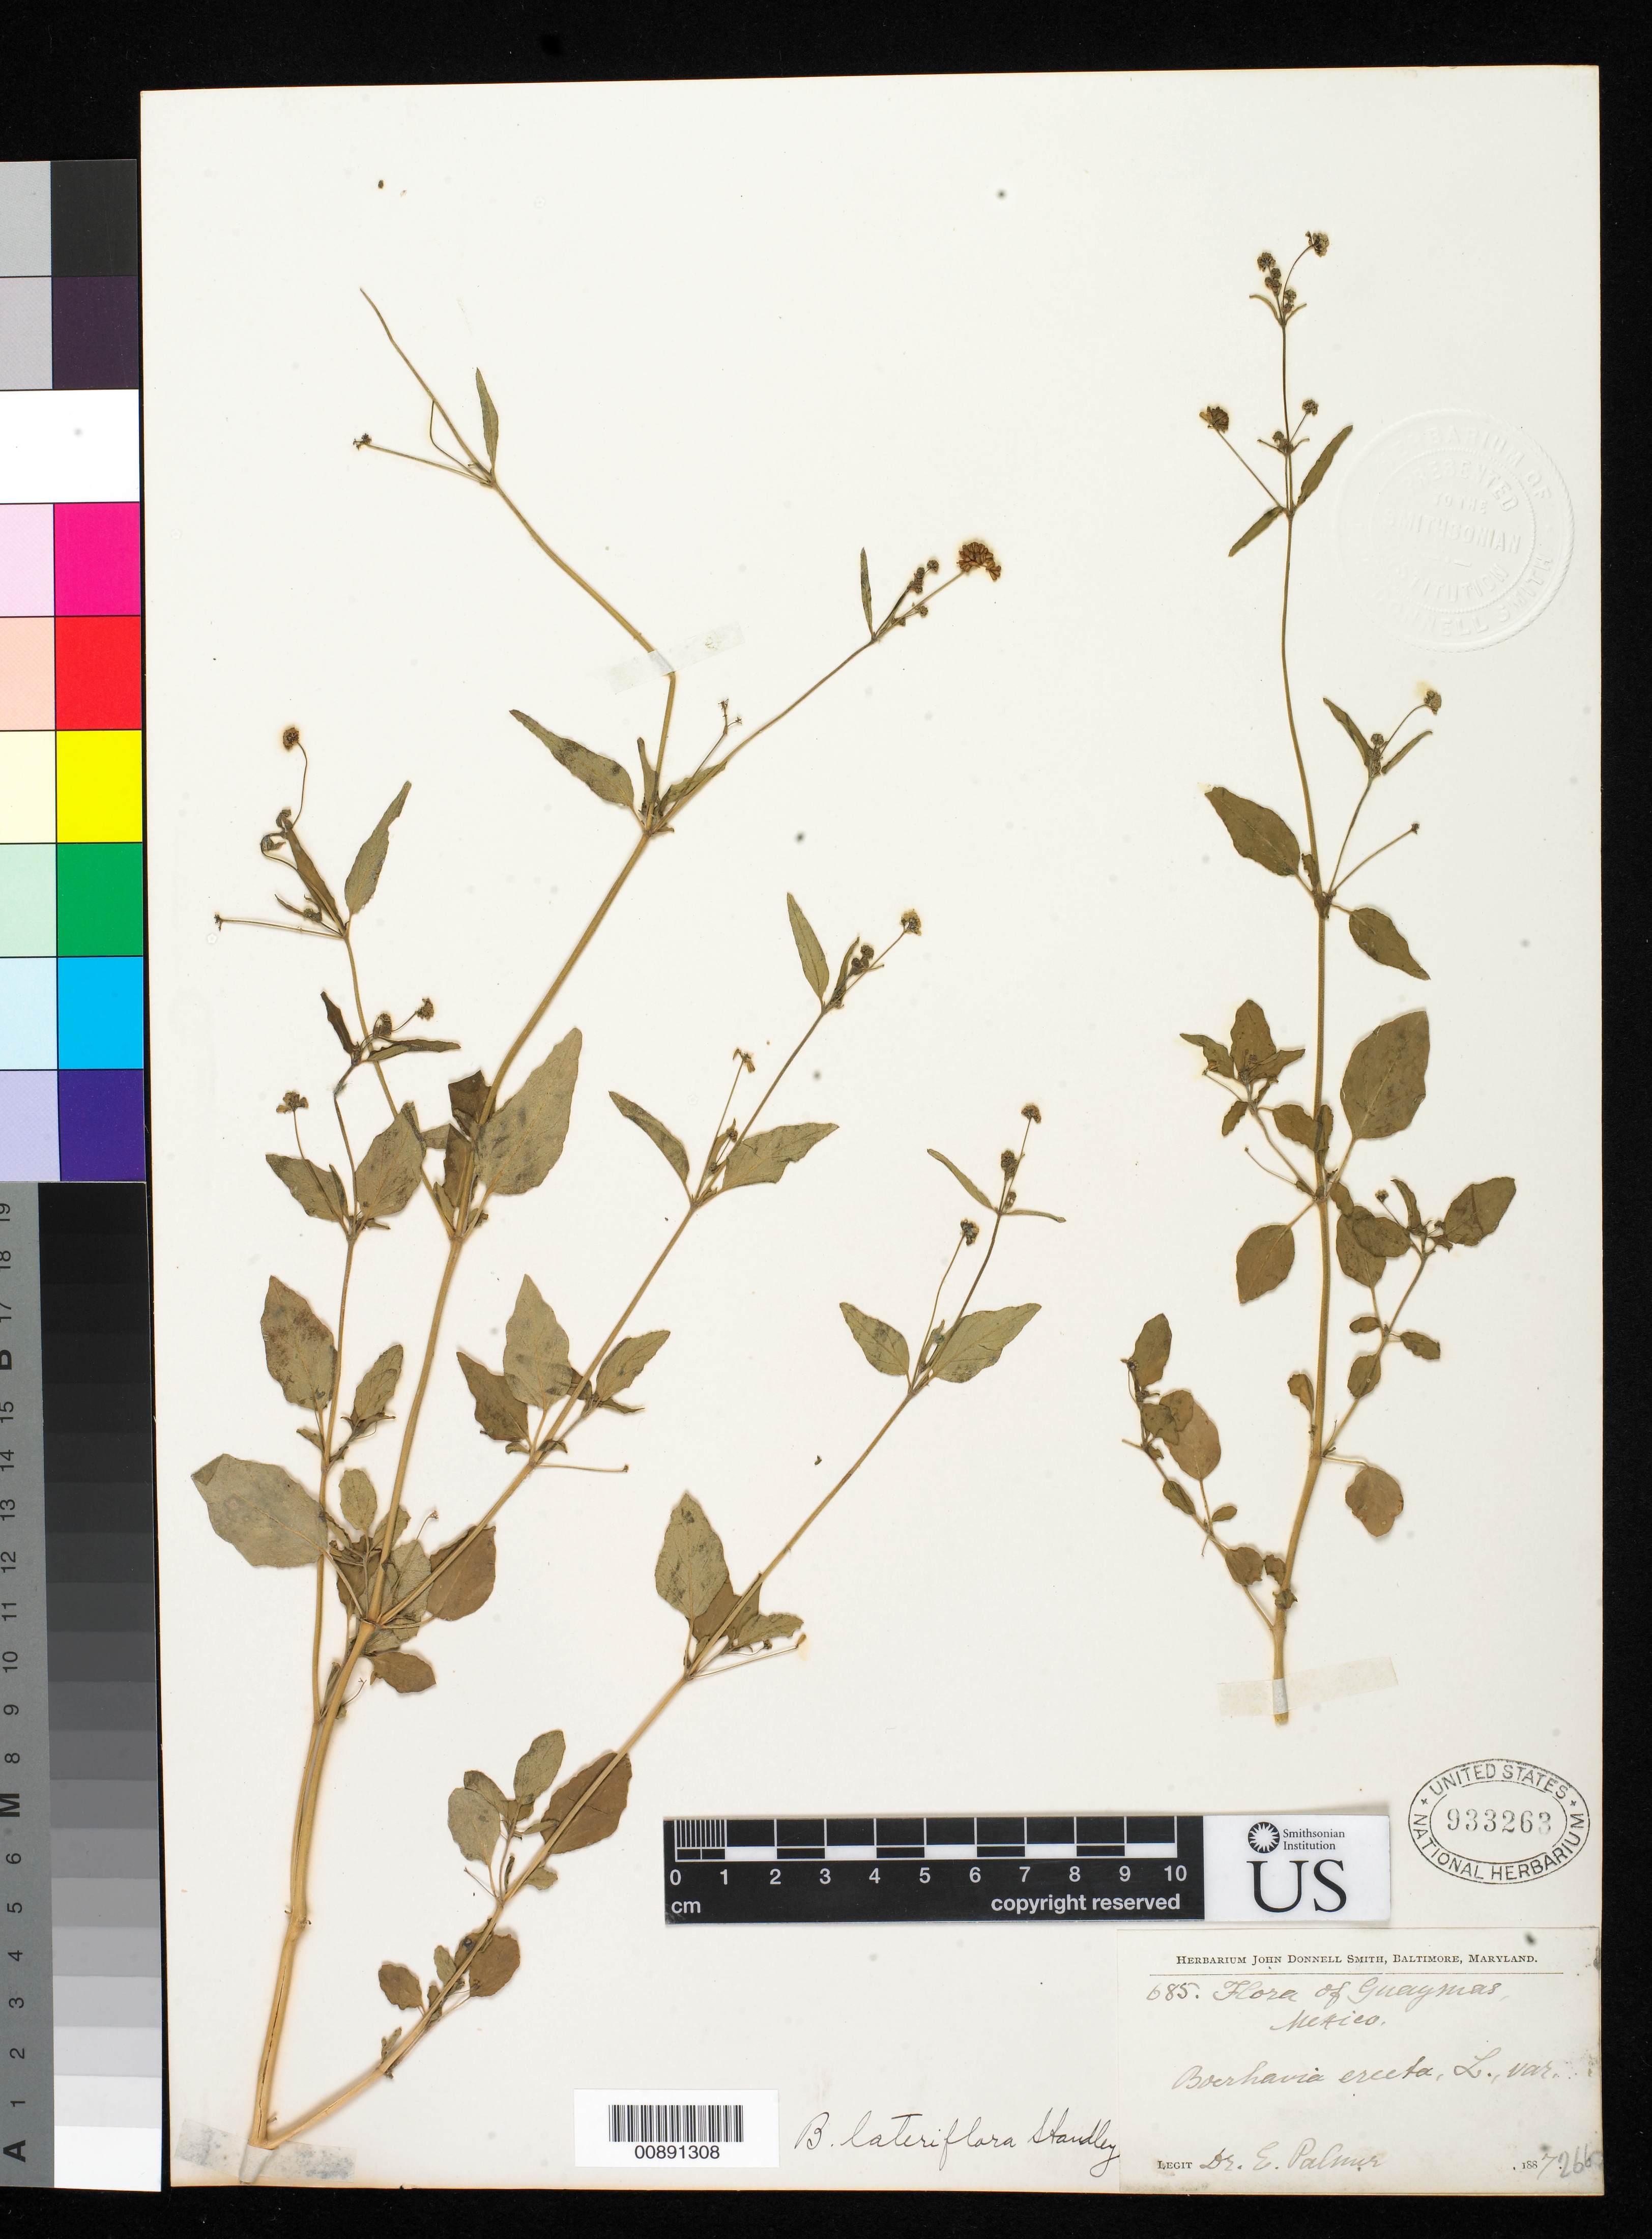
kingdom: Plantae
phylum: Tracheophyta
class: Magnoliopsida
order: Caryophyllales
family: Nyctaginaceae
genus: Boerhavia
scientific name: Boerhavia lateriflora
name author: Standl.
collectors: E. Palmer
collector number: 685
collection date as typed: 1887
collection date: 1887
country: Mexico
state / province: Sonora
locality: Guaymas, Sonora.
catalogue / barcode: US 933263